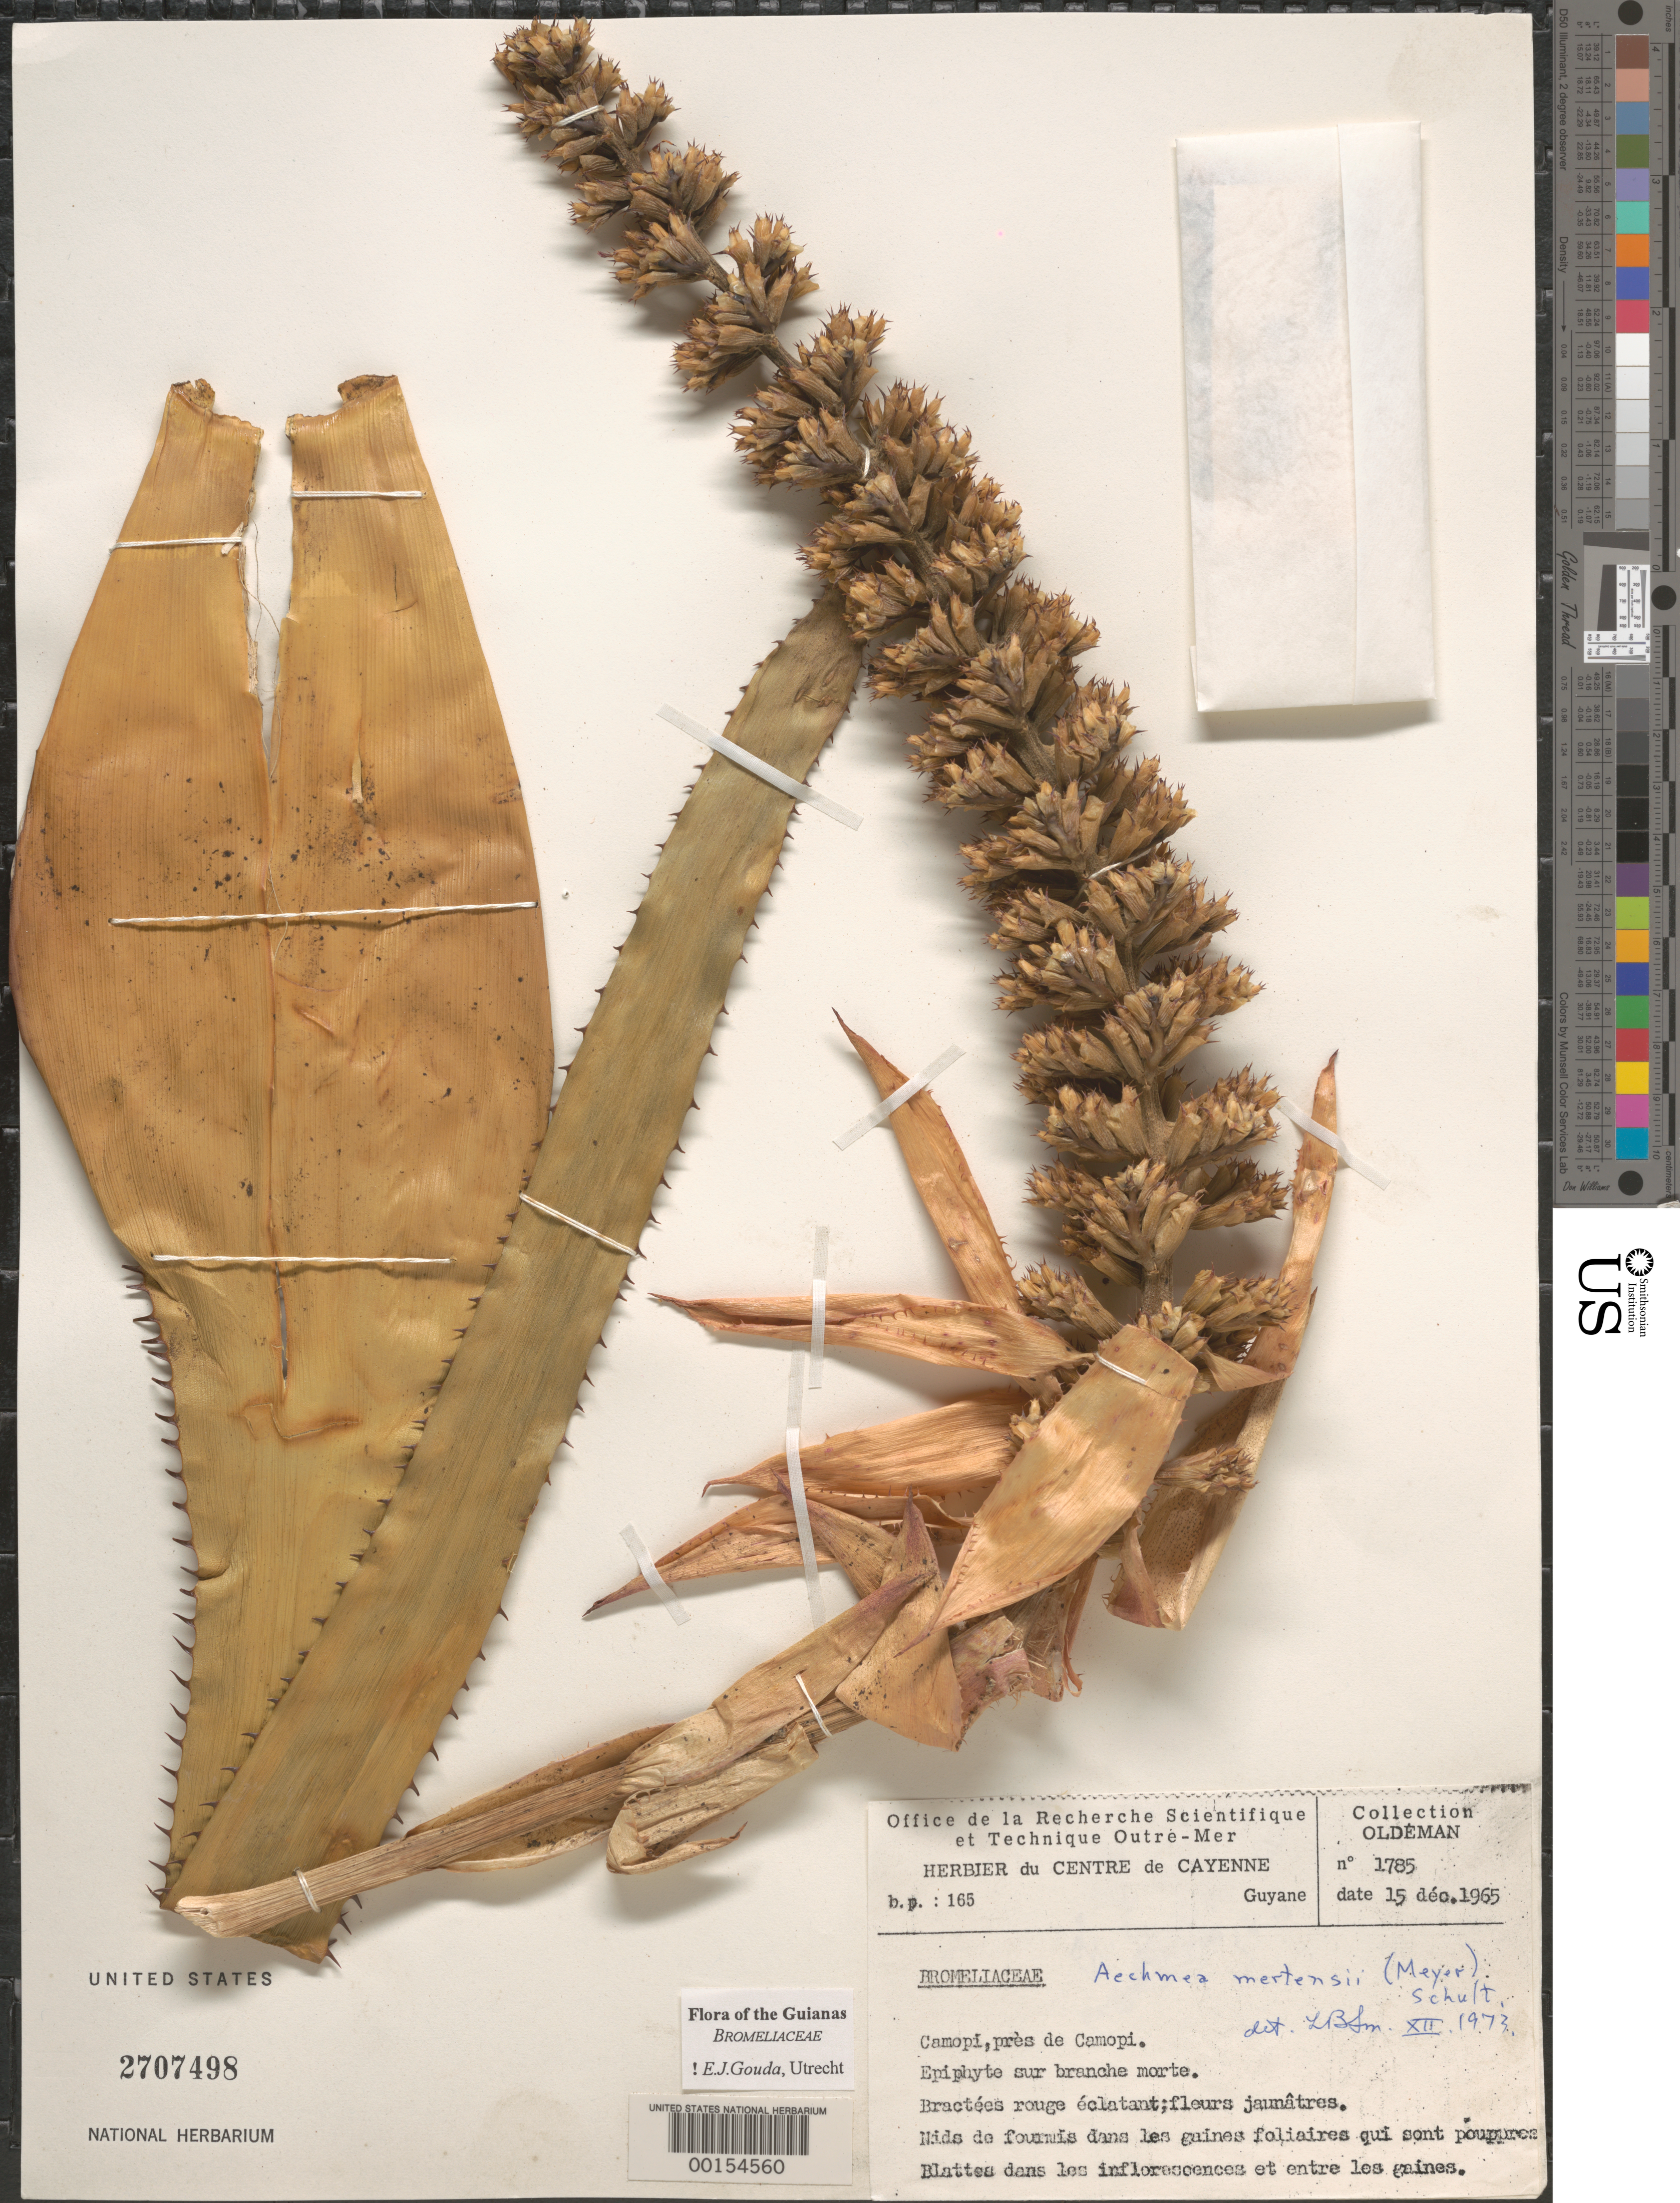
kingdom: Plantae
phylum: Tracheophyta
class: Liliopsida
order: Poales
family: Bromeliaceae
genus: Aechmea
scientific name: Aechmea mertensii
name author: (G. Mey.) Schult. & Schult. f.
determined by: Gouda, E. J.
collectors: R. Oldeman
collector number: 1785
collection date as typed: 15-Dec-65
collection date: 1965-12-15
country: French Guiana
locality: Camopi, pres de Camopi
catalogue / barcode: US 2707498